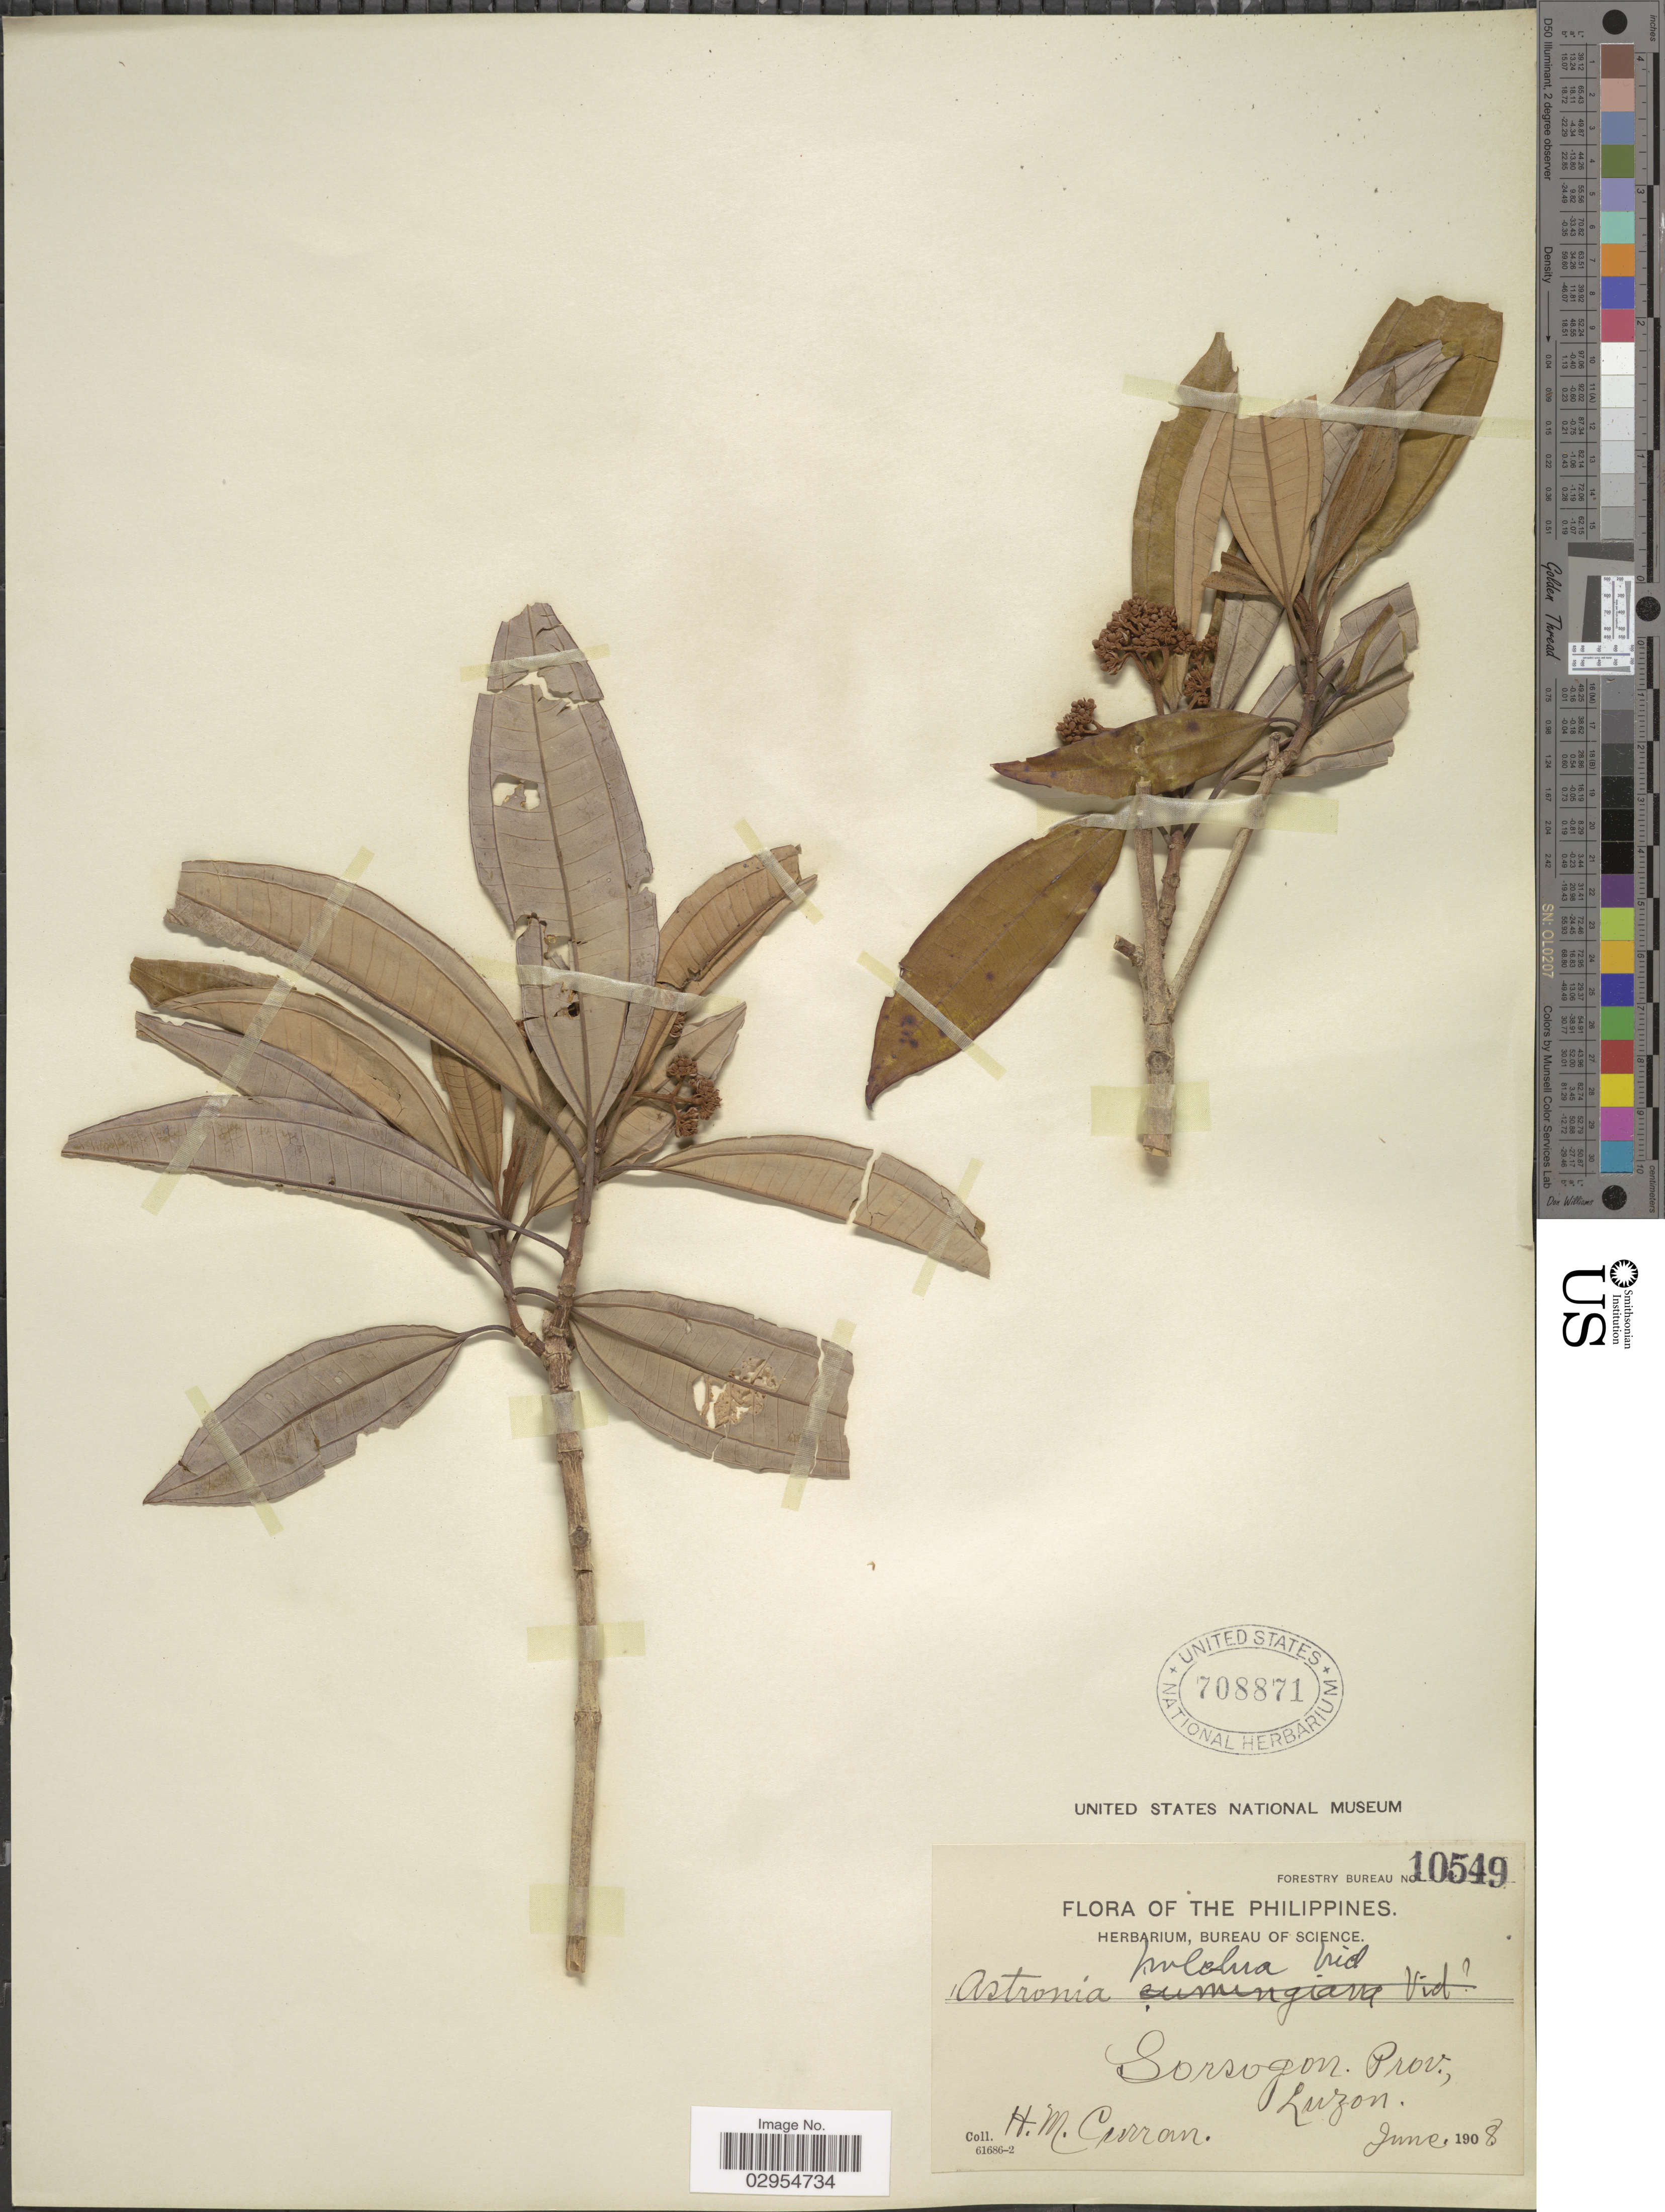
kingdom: Plantae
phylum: Tracheophyta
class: Magnoliopsida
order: Myrtales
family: Melastomataceae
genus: Astronia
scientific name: Astronia pulchra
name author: S. Vidal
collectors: H. M. Curran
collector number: Forestry Bureau 10549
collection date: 1908-06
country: Philippines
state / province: Bicol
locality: Sorsogon Prov., Luzon.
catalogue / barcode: US 708871